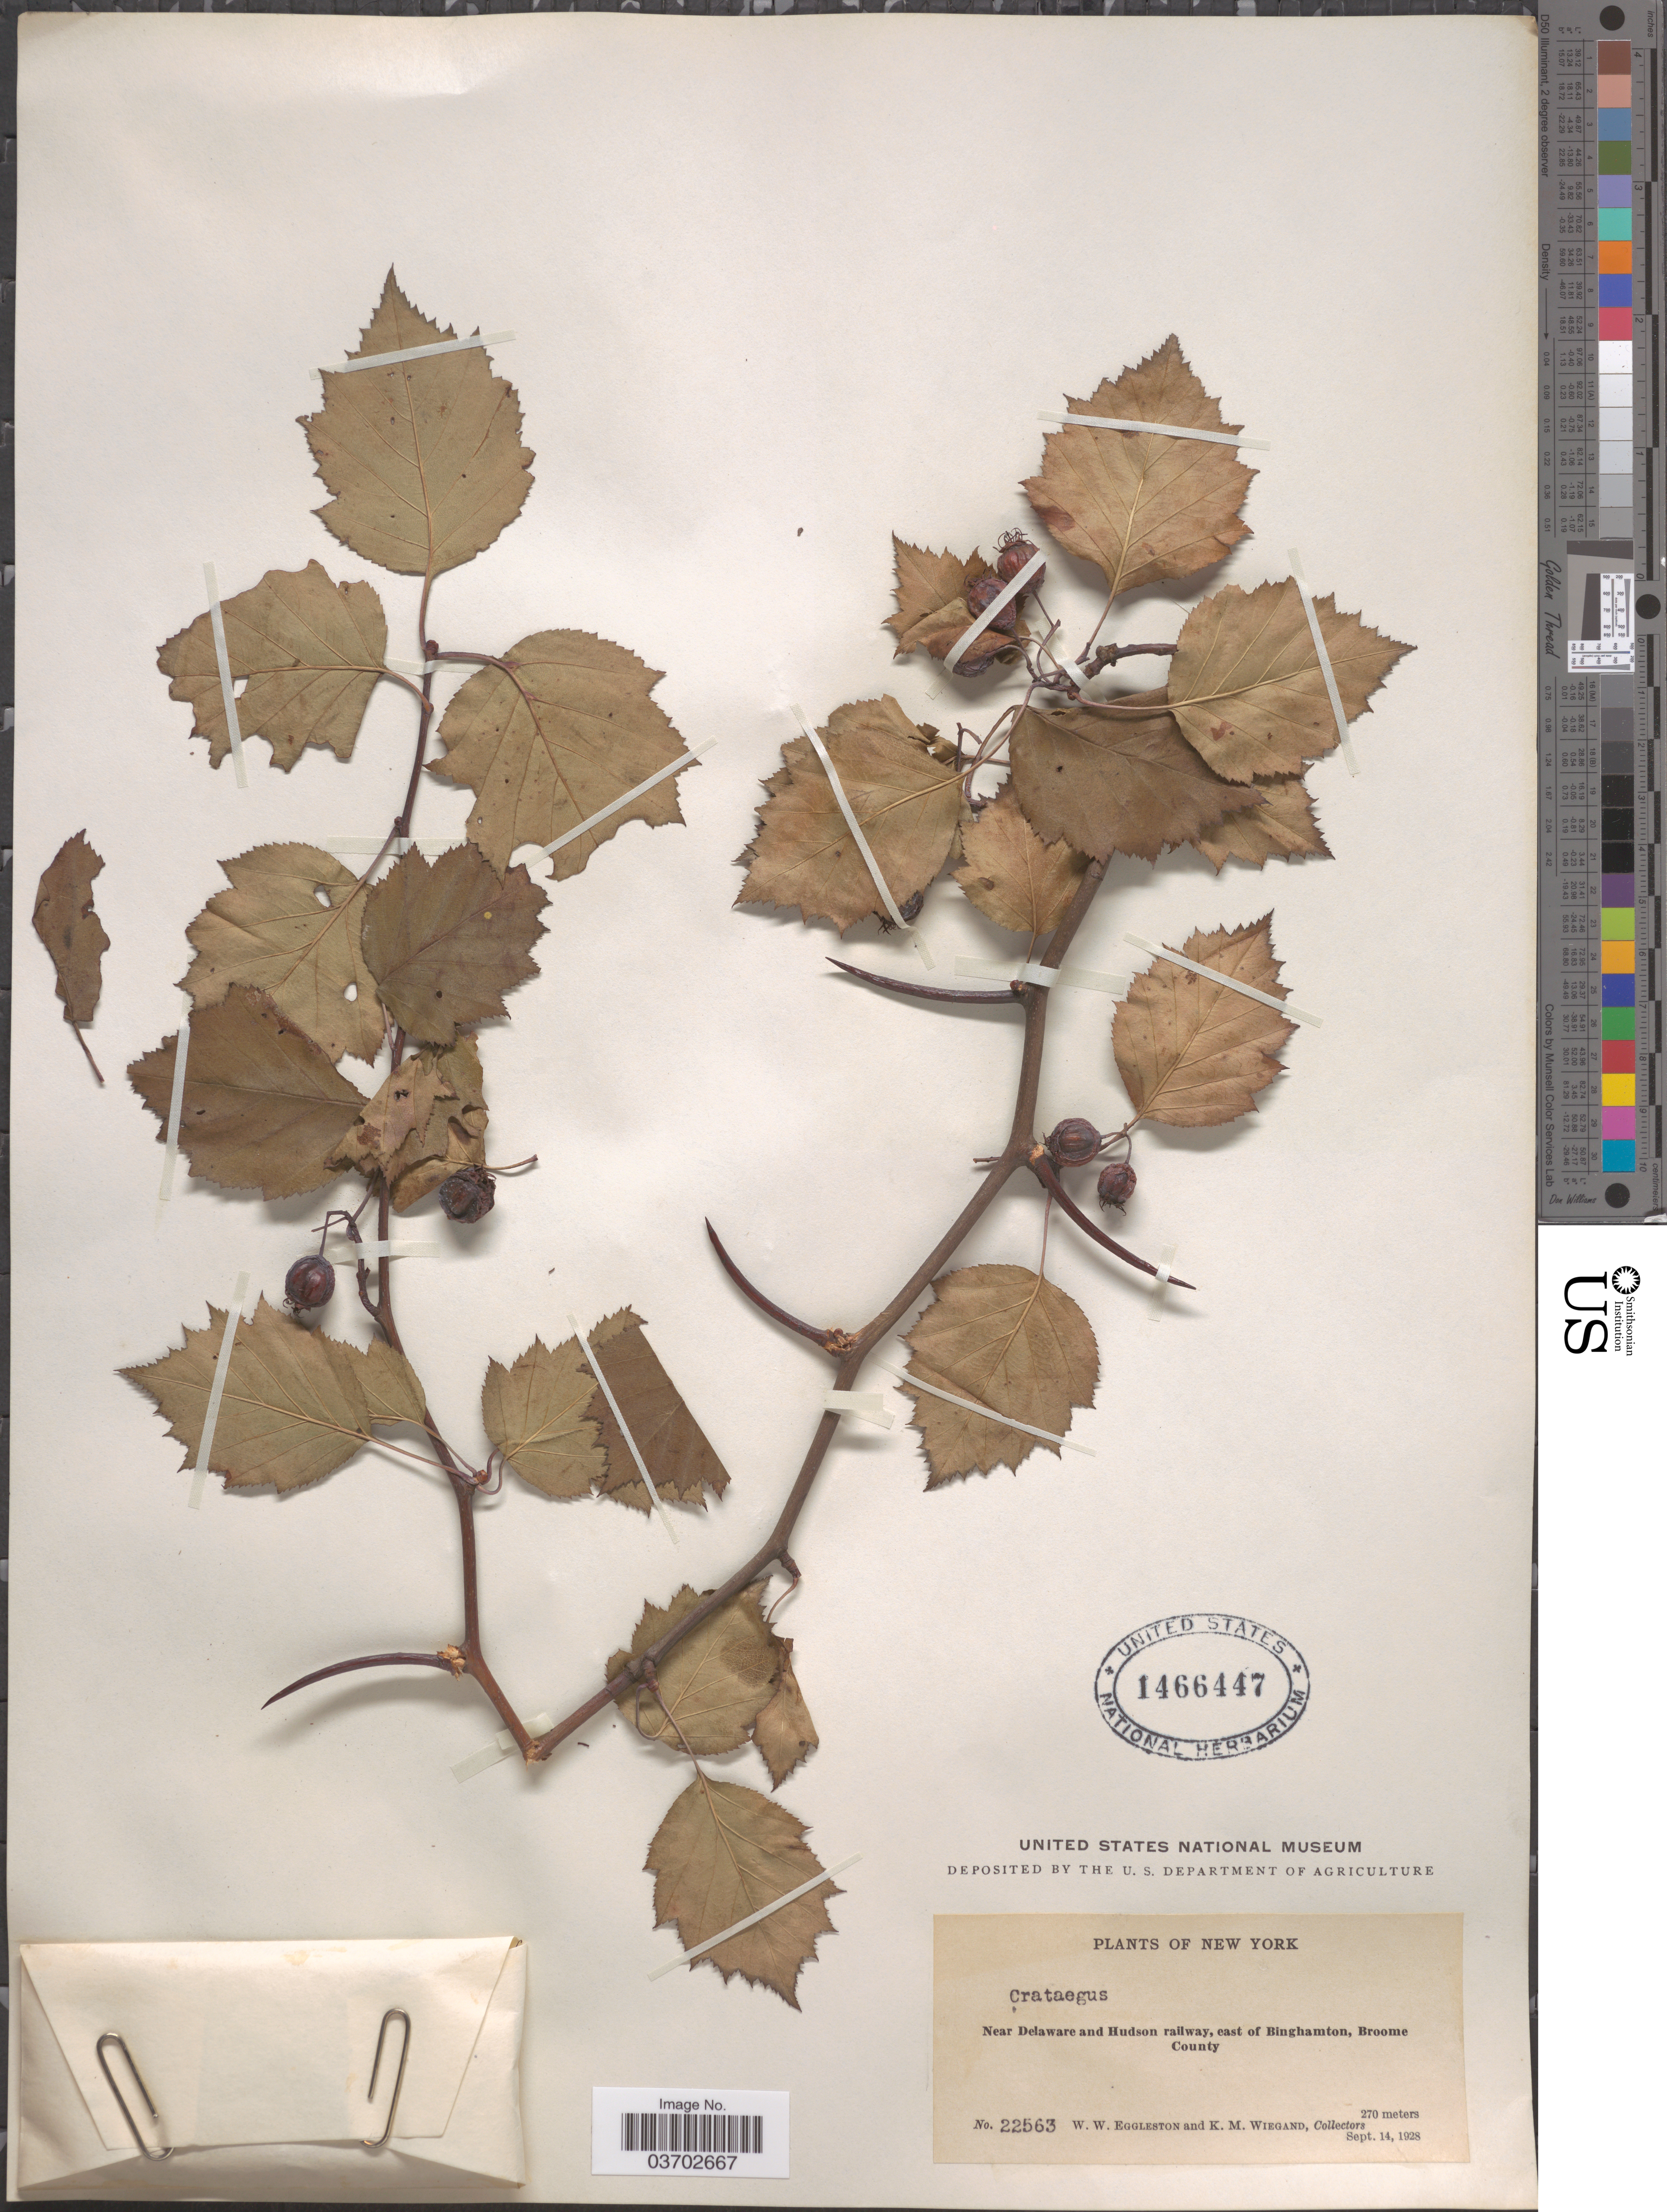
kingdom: Plantae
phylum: Tracheophyta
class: Magnoliopsida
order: Rosales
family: Rosaceae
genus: Crataegus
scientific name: Crataegus sp.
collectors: W. W. Eggleston & K. M. Wiegand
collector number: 22563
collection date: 1928-09-14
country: United States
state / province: New York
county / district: Broome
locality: Near Delaware and Hudson railway, east of Binghamton, Broome County.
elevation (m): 270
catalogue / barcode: US 1466447